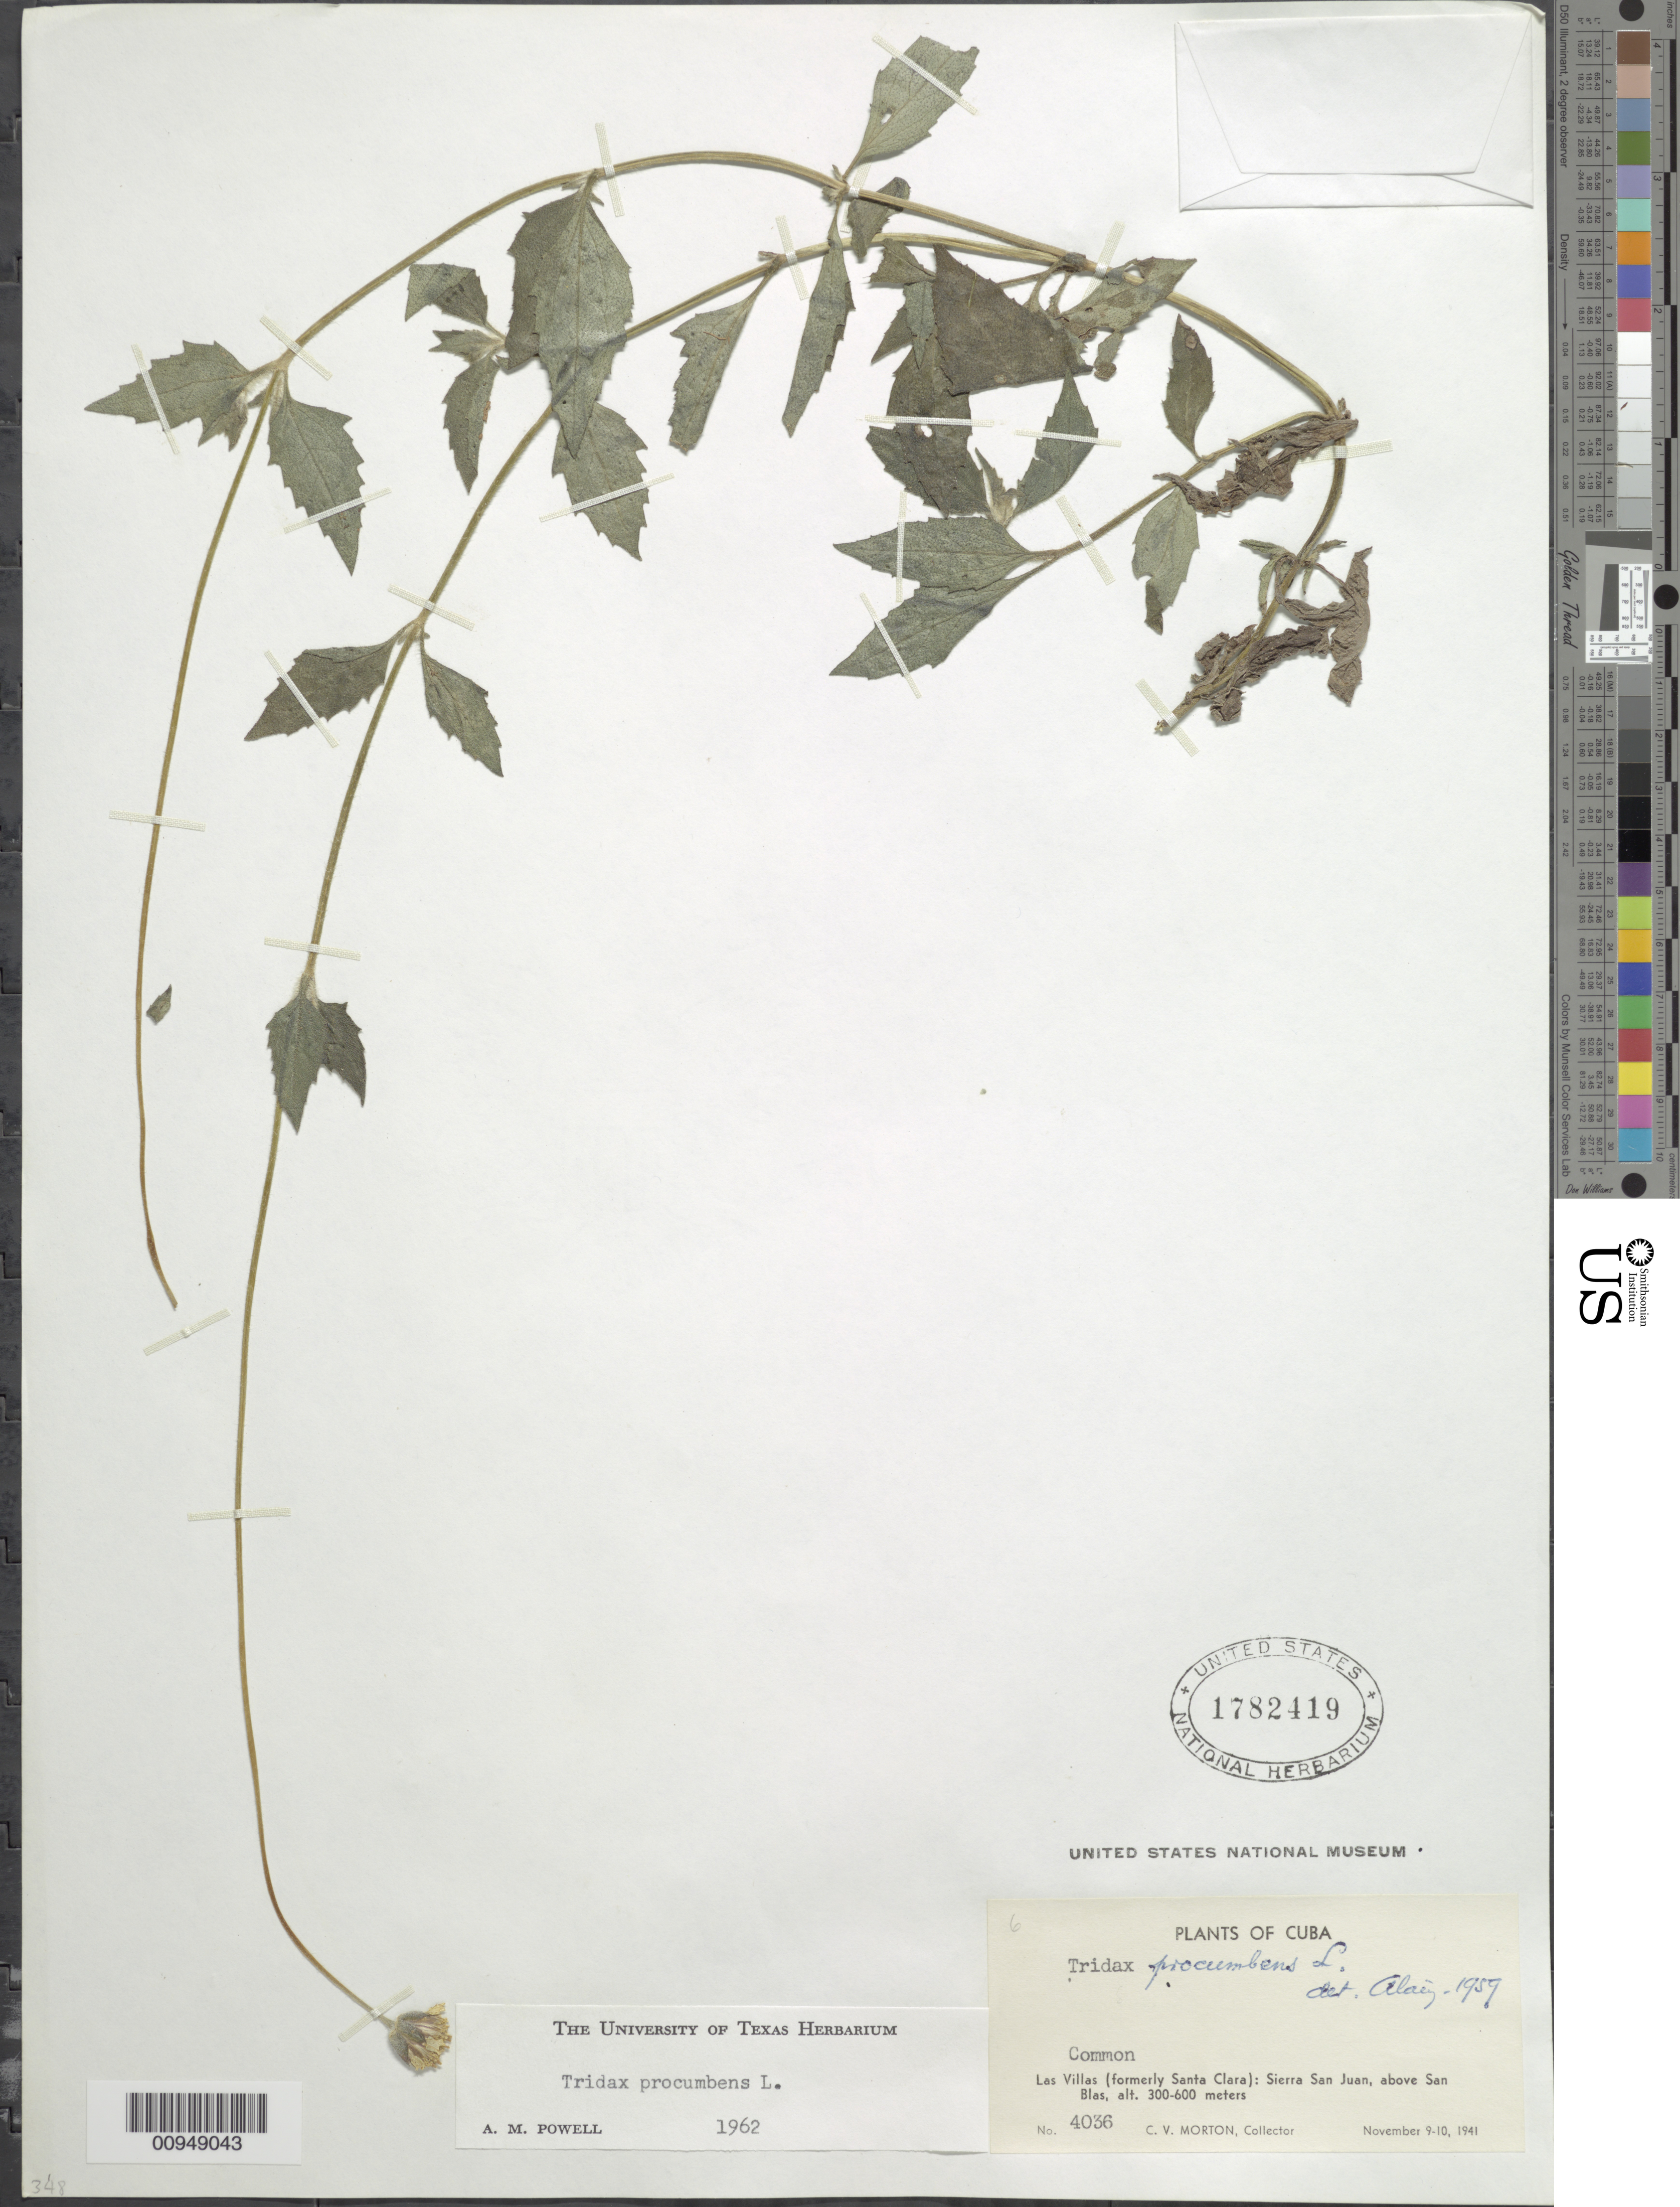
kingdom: Plantae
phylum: Tracheophyta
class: Magnoliopsida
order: Asterales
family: Asteraceae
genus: Tridax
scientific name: Tridax procumbens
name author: L.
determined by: Powell, A. M.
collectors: C. V. Morton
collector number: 4036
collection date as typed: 09 Nov 1941 to 10 Nov 1941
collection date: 1941-11-09/1941-11-10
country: Cuba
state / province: Las Villas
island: Cuba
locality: Sierra San Juan, above San Blas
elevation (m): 300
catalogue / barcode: US 1782419